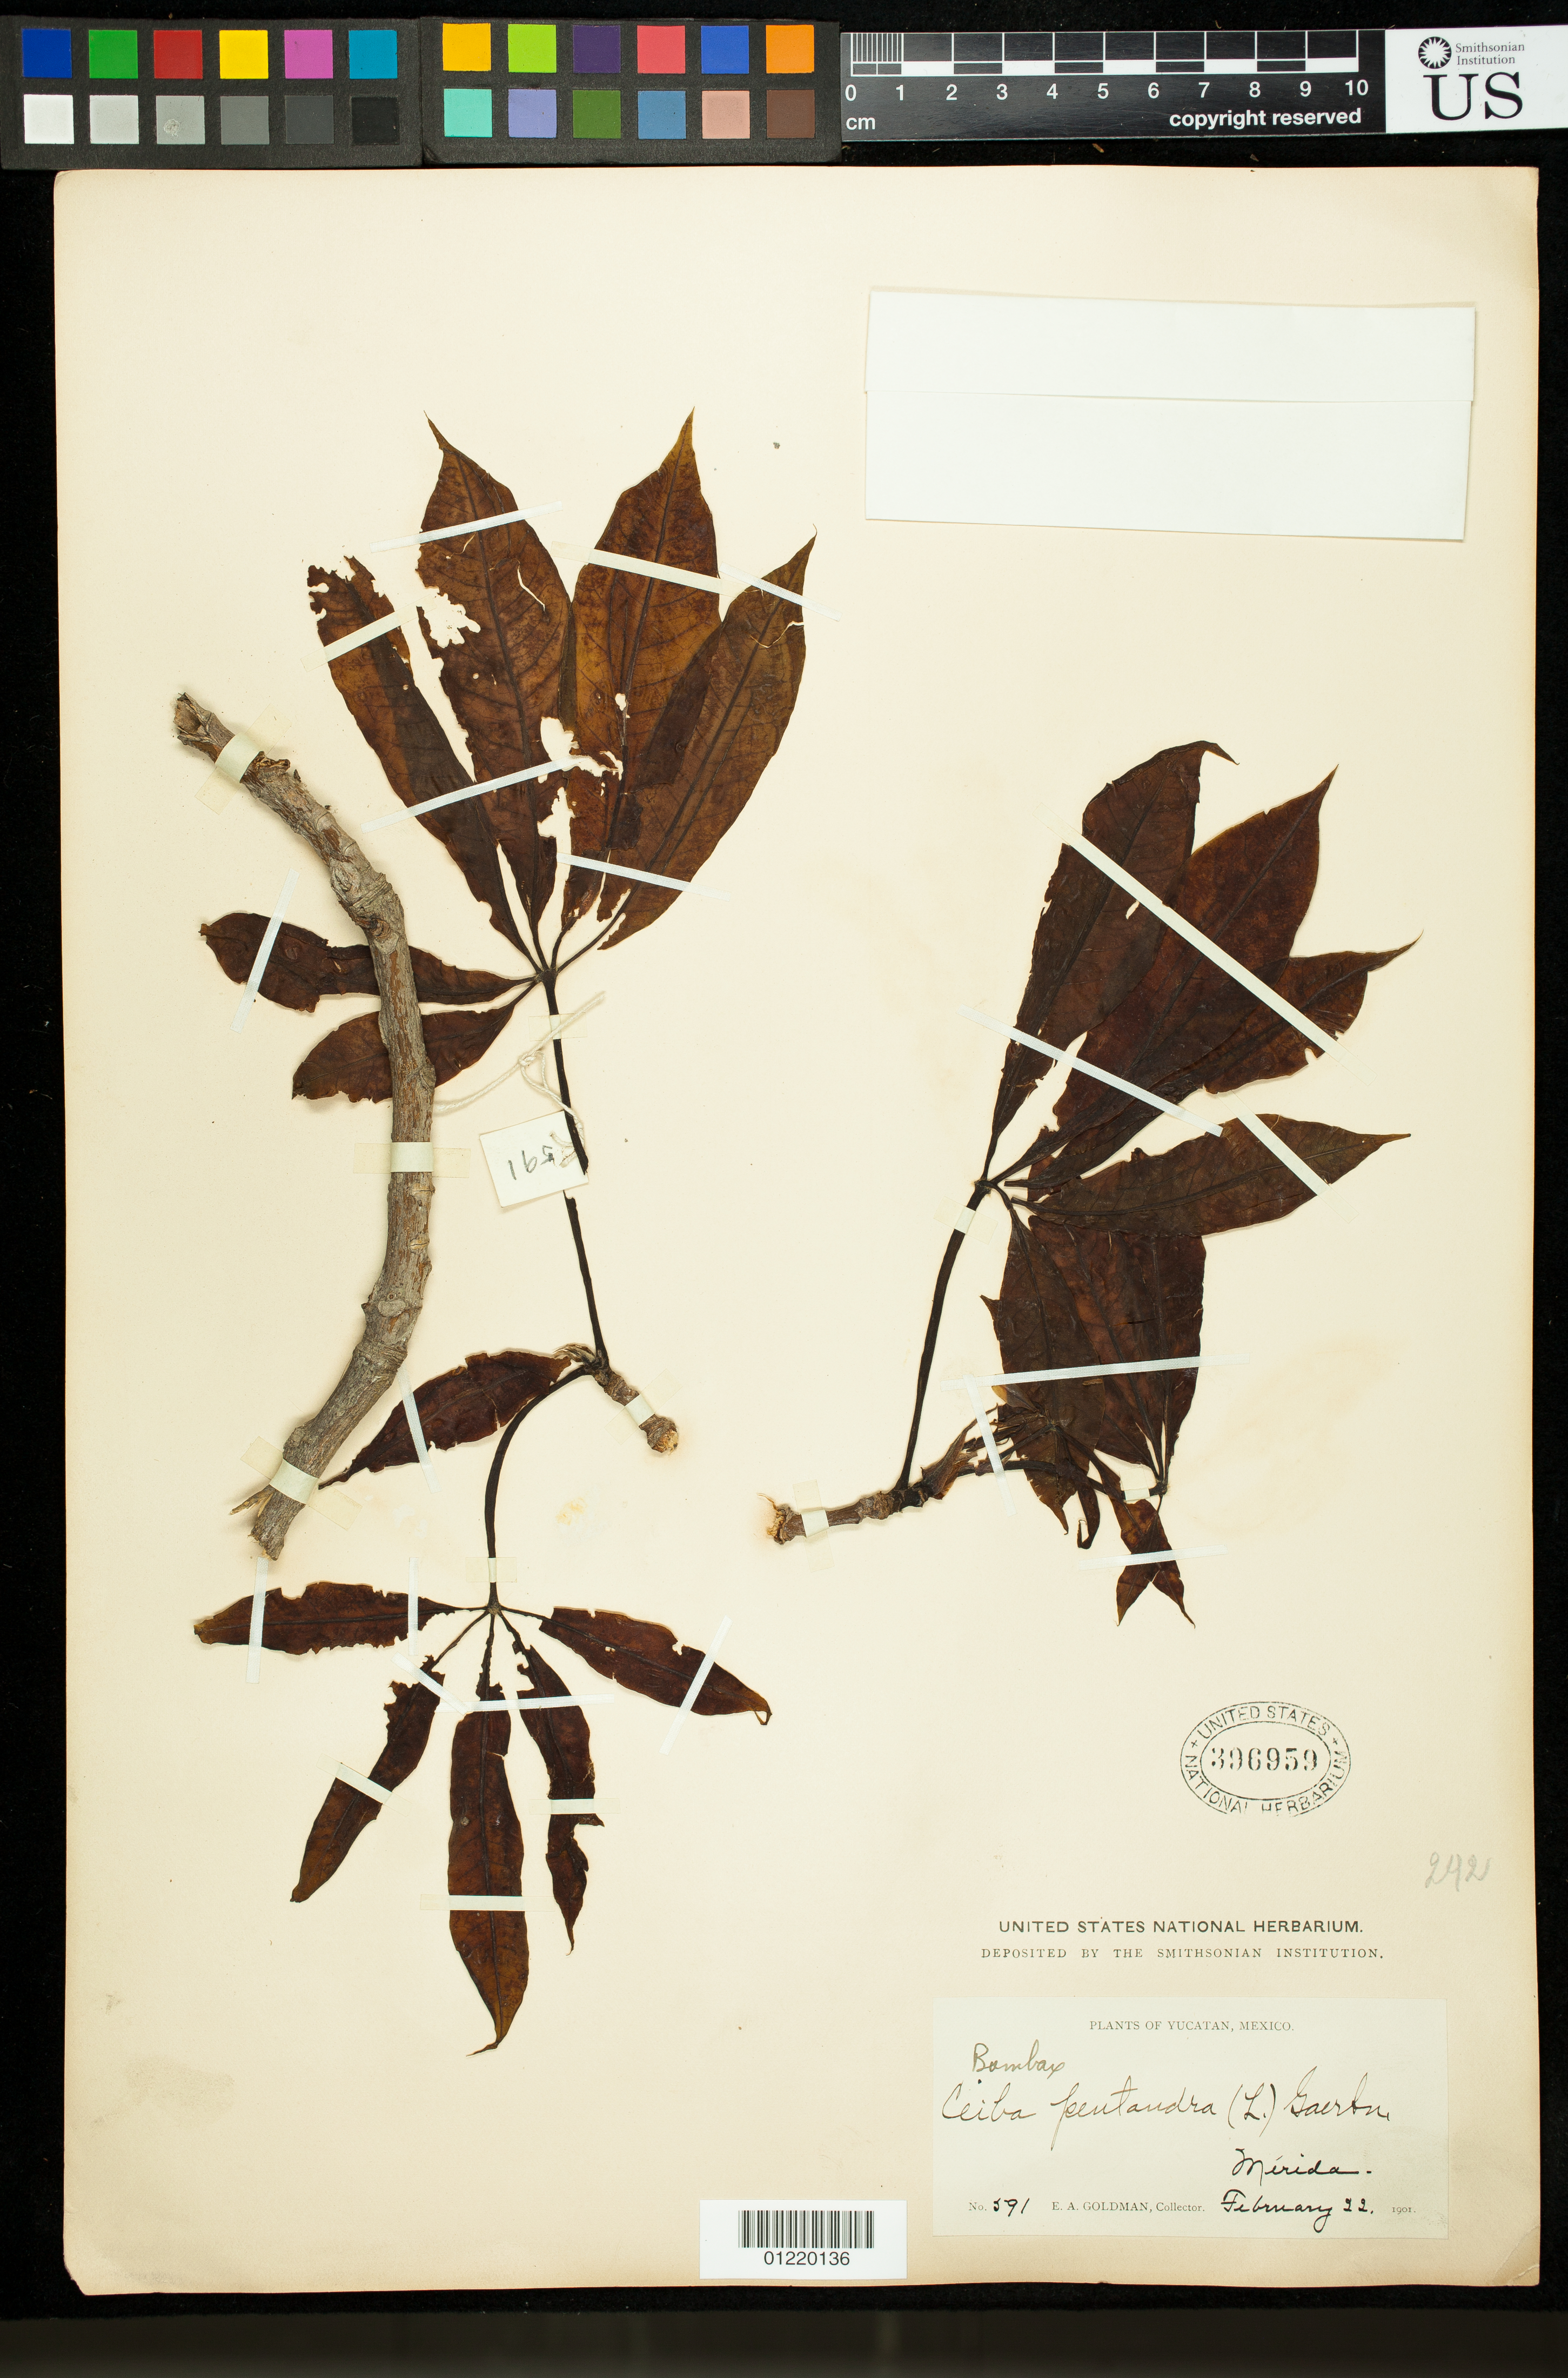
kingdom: Plantae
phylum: Tracheophyta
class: Magnoliopsida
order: Malvales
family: Malvaceae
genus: Ceiba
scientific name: Ceiba parvifolia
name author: Rose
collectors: E. A. Goldman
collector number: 591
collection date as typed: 2/22/1901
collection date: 1901-02-22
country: Mexico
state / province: Yucatan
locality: Yucatan: Mérida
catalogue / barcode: US 396959